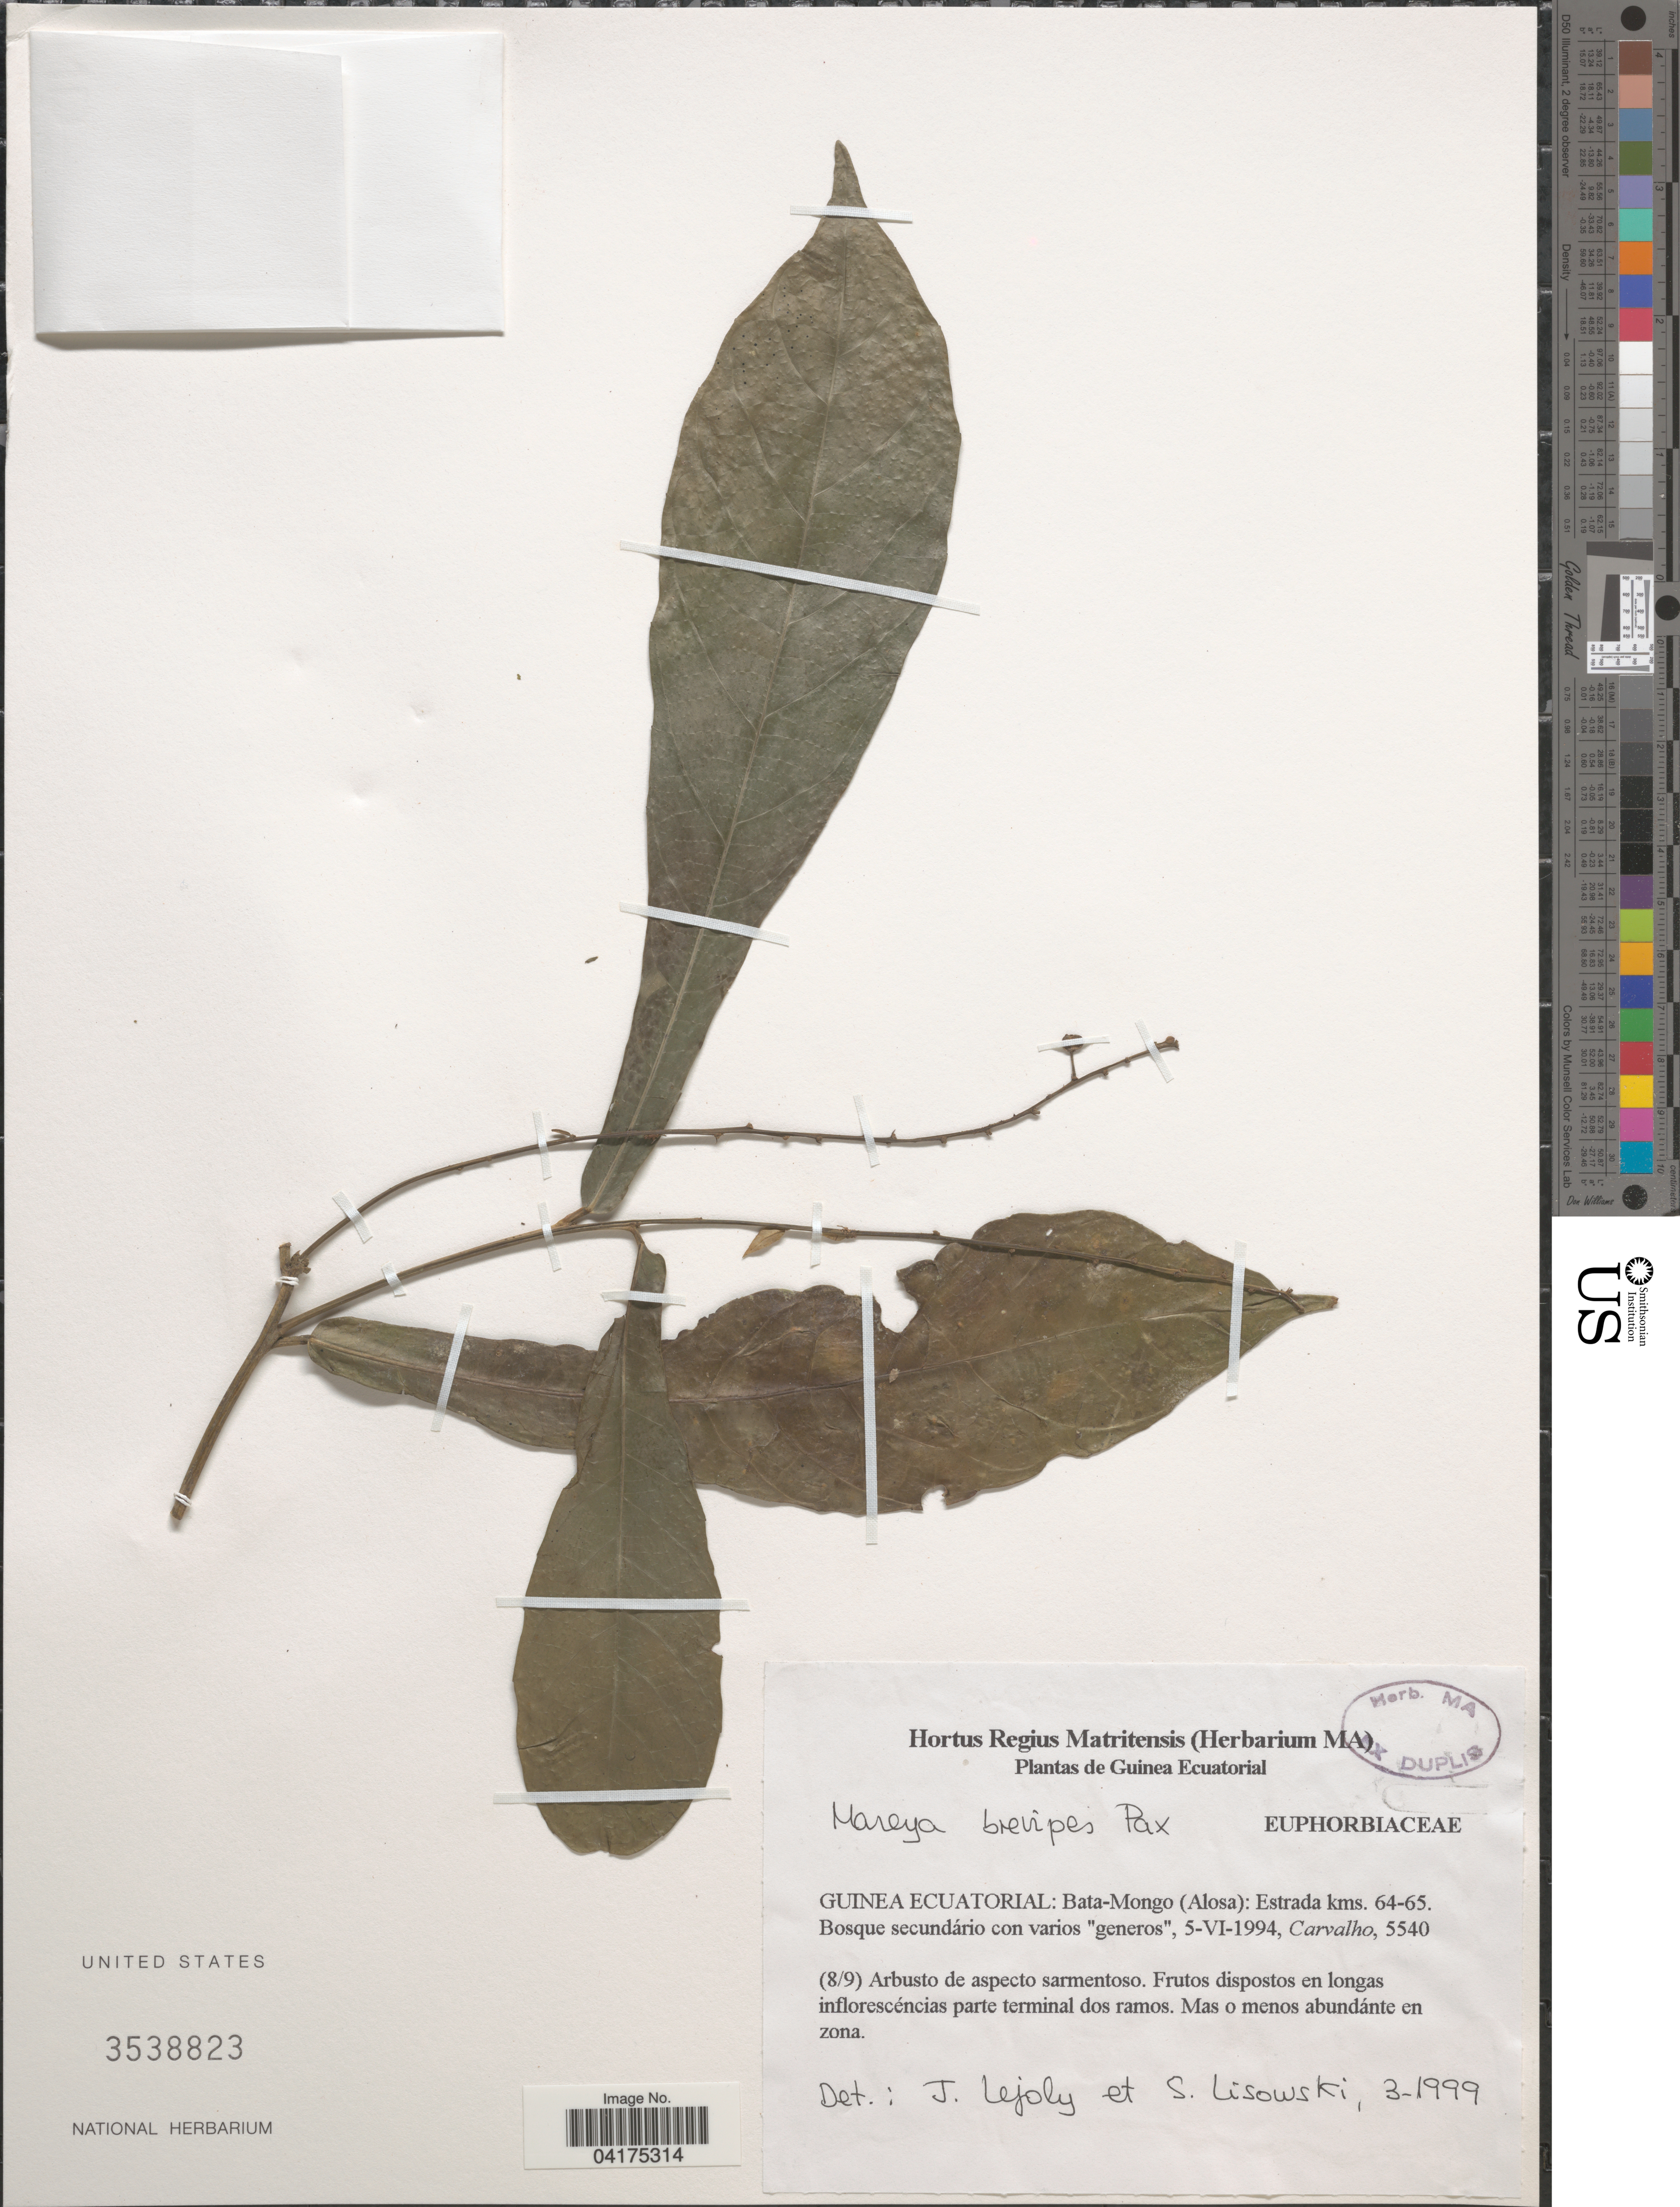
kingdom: Plantae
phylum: Tracheophyta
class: Magnoliopsida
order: Malpighiales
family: Euphorbiaceae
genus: Mareya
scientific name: Mareya brevipes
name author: Pax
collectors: Carvalho, --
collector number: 5540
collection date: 1994-06-05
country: Equatorial Guinea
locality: Bata-Mongo (Alosa): Estrada kms. 64-65.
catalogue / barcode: US 3538823